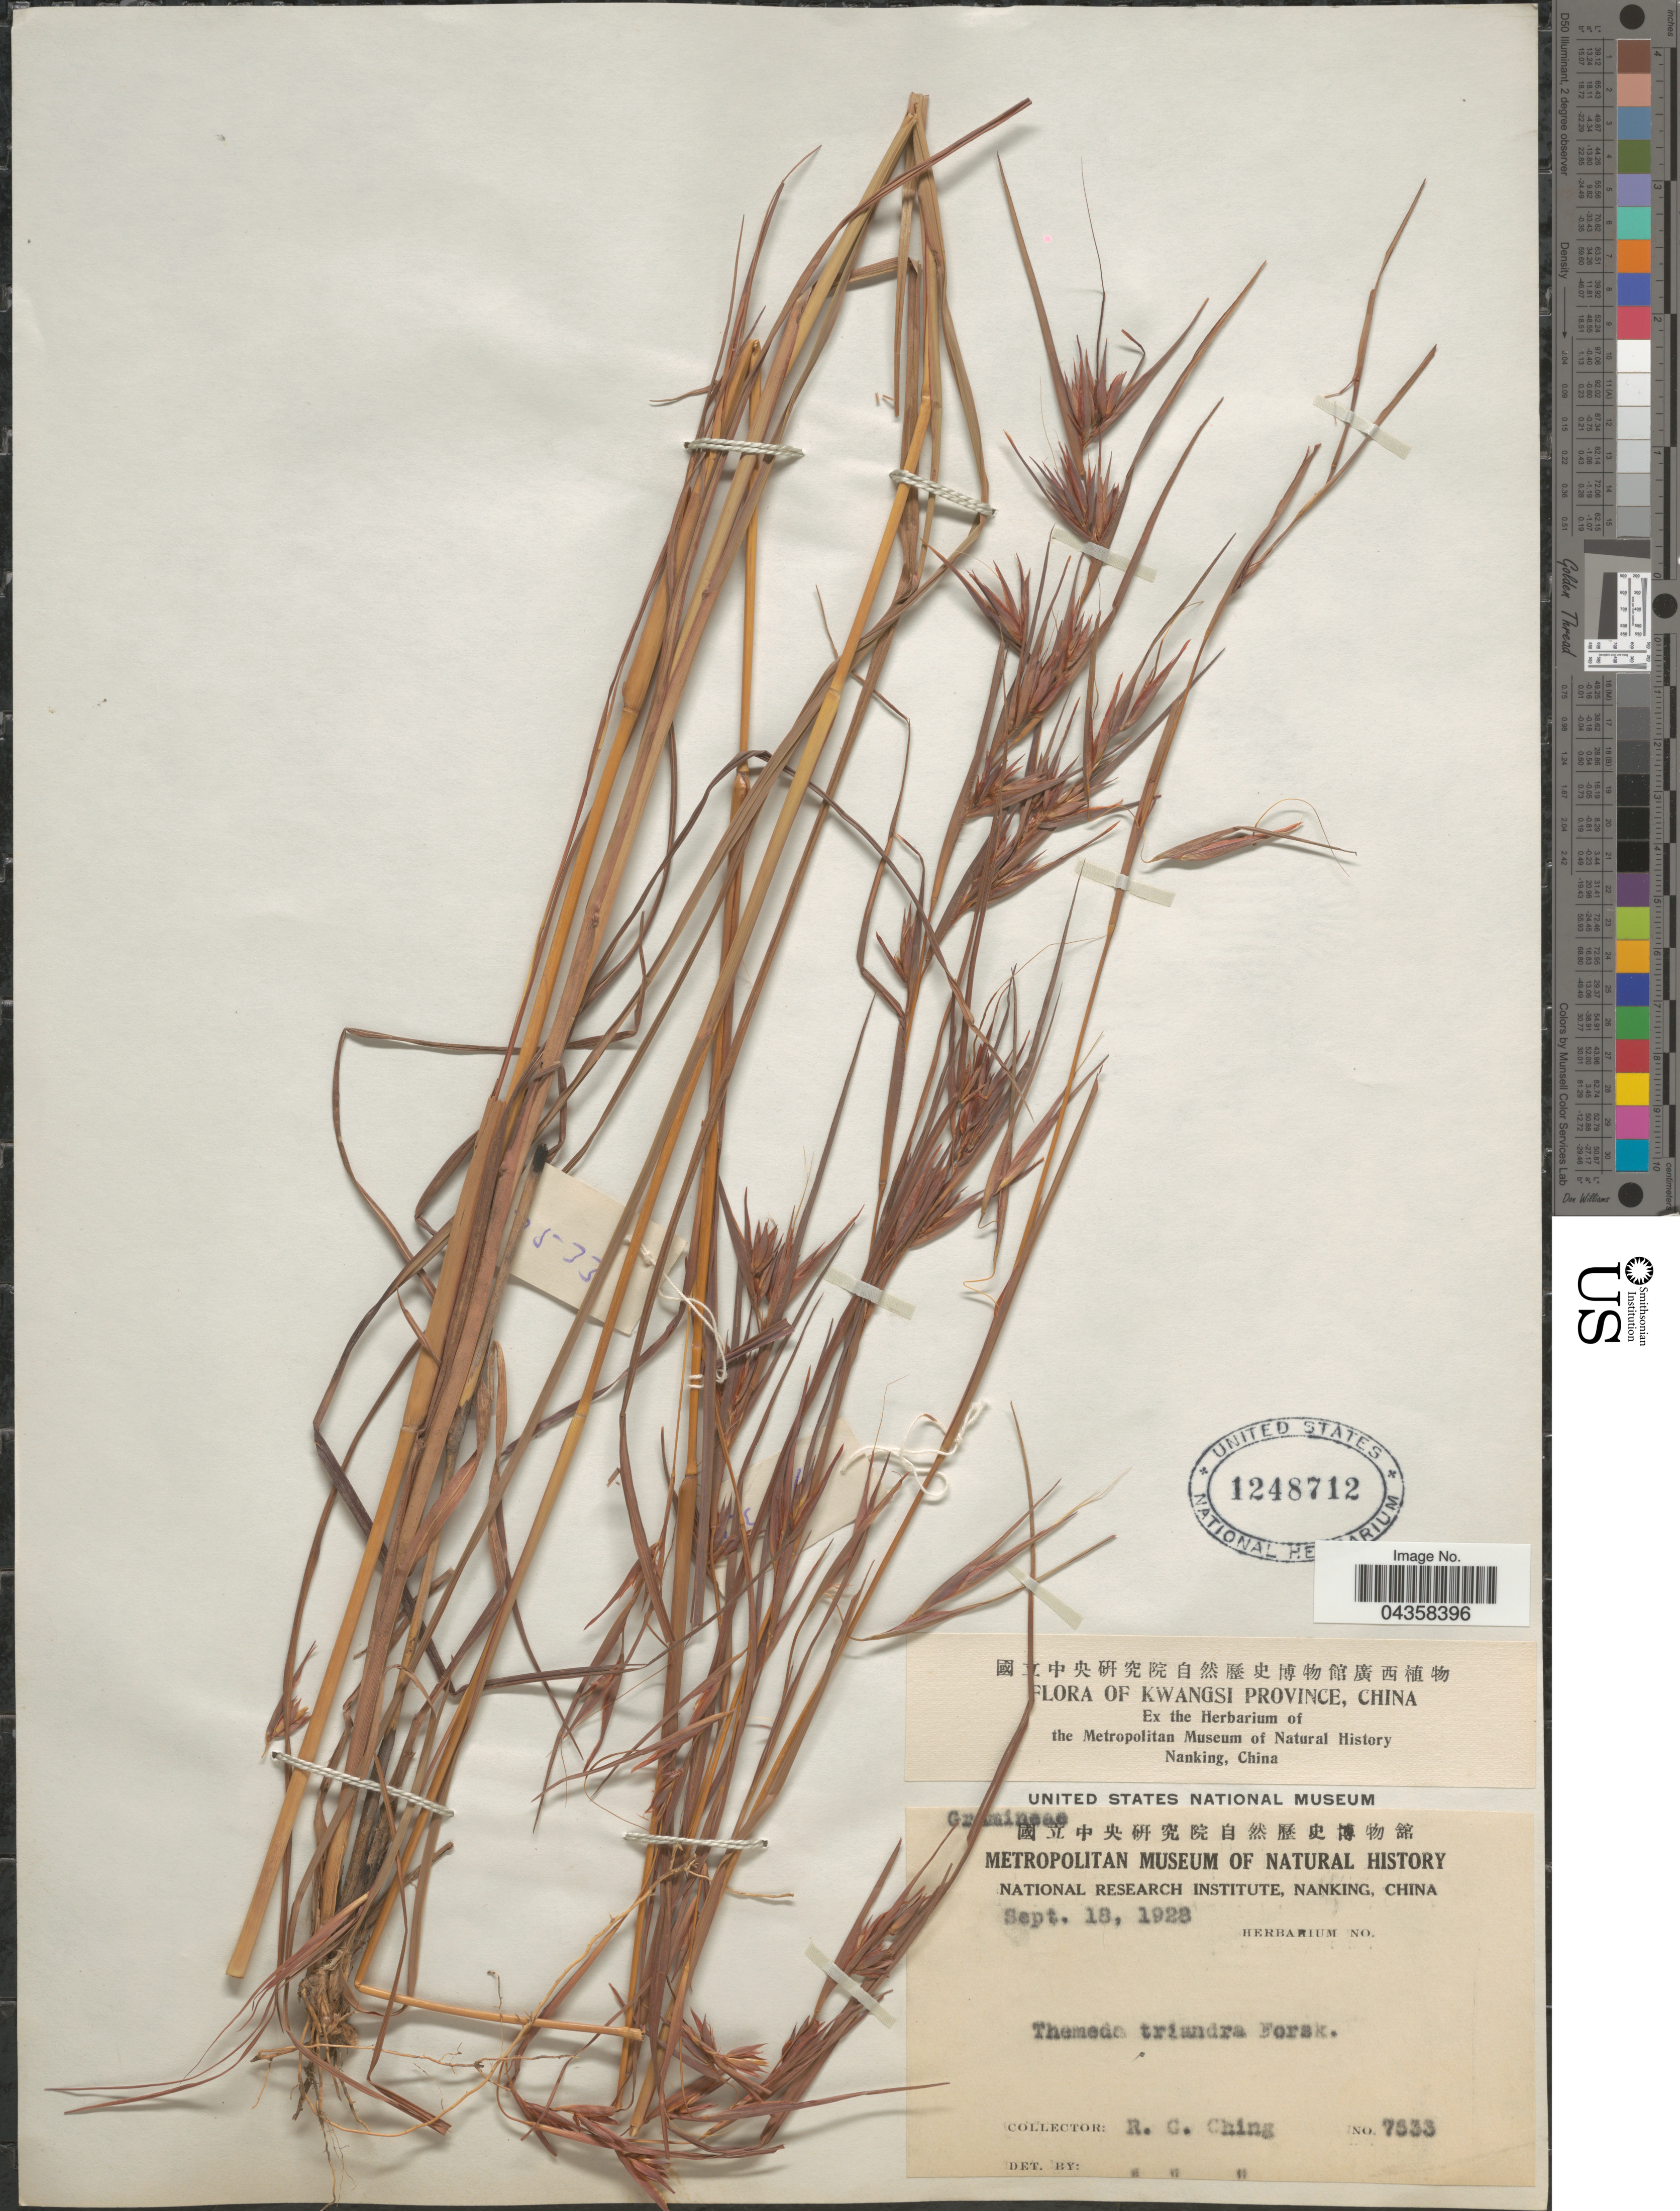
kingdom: Plantae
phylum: Tracheophyta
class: Liliopsida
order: Poales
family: Poaceae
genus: Themeda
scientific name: Themeda triandra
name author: Forssk.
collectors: R. C. Ching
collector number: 7533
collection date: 1928-09-18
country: China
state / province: Guangxi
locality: Kwangsi Province.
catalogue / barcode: US 1248712